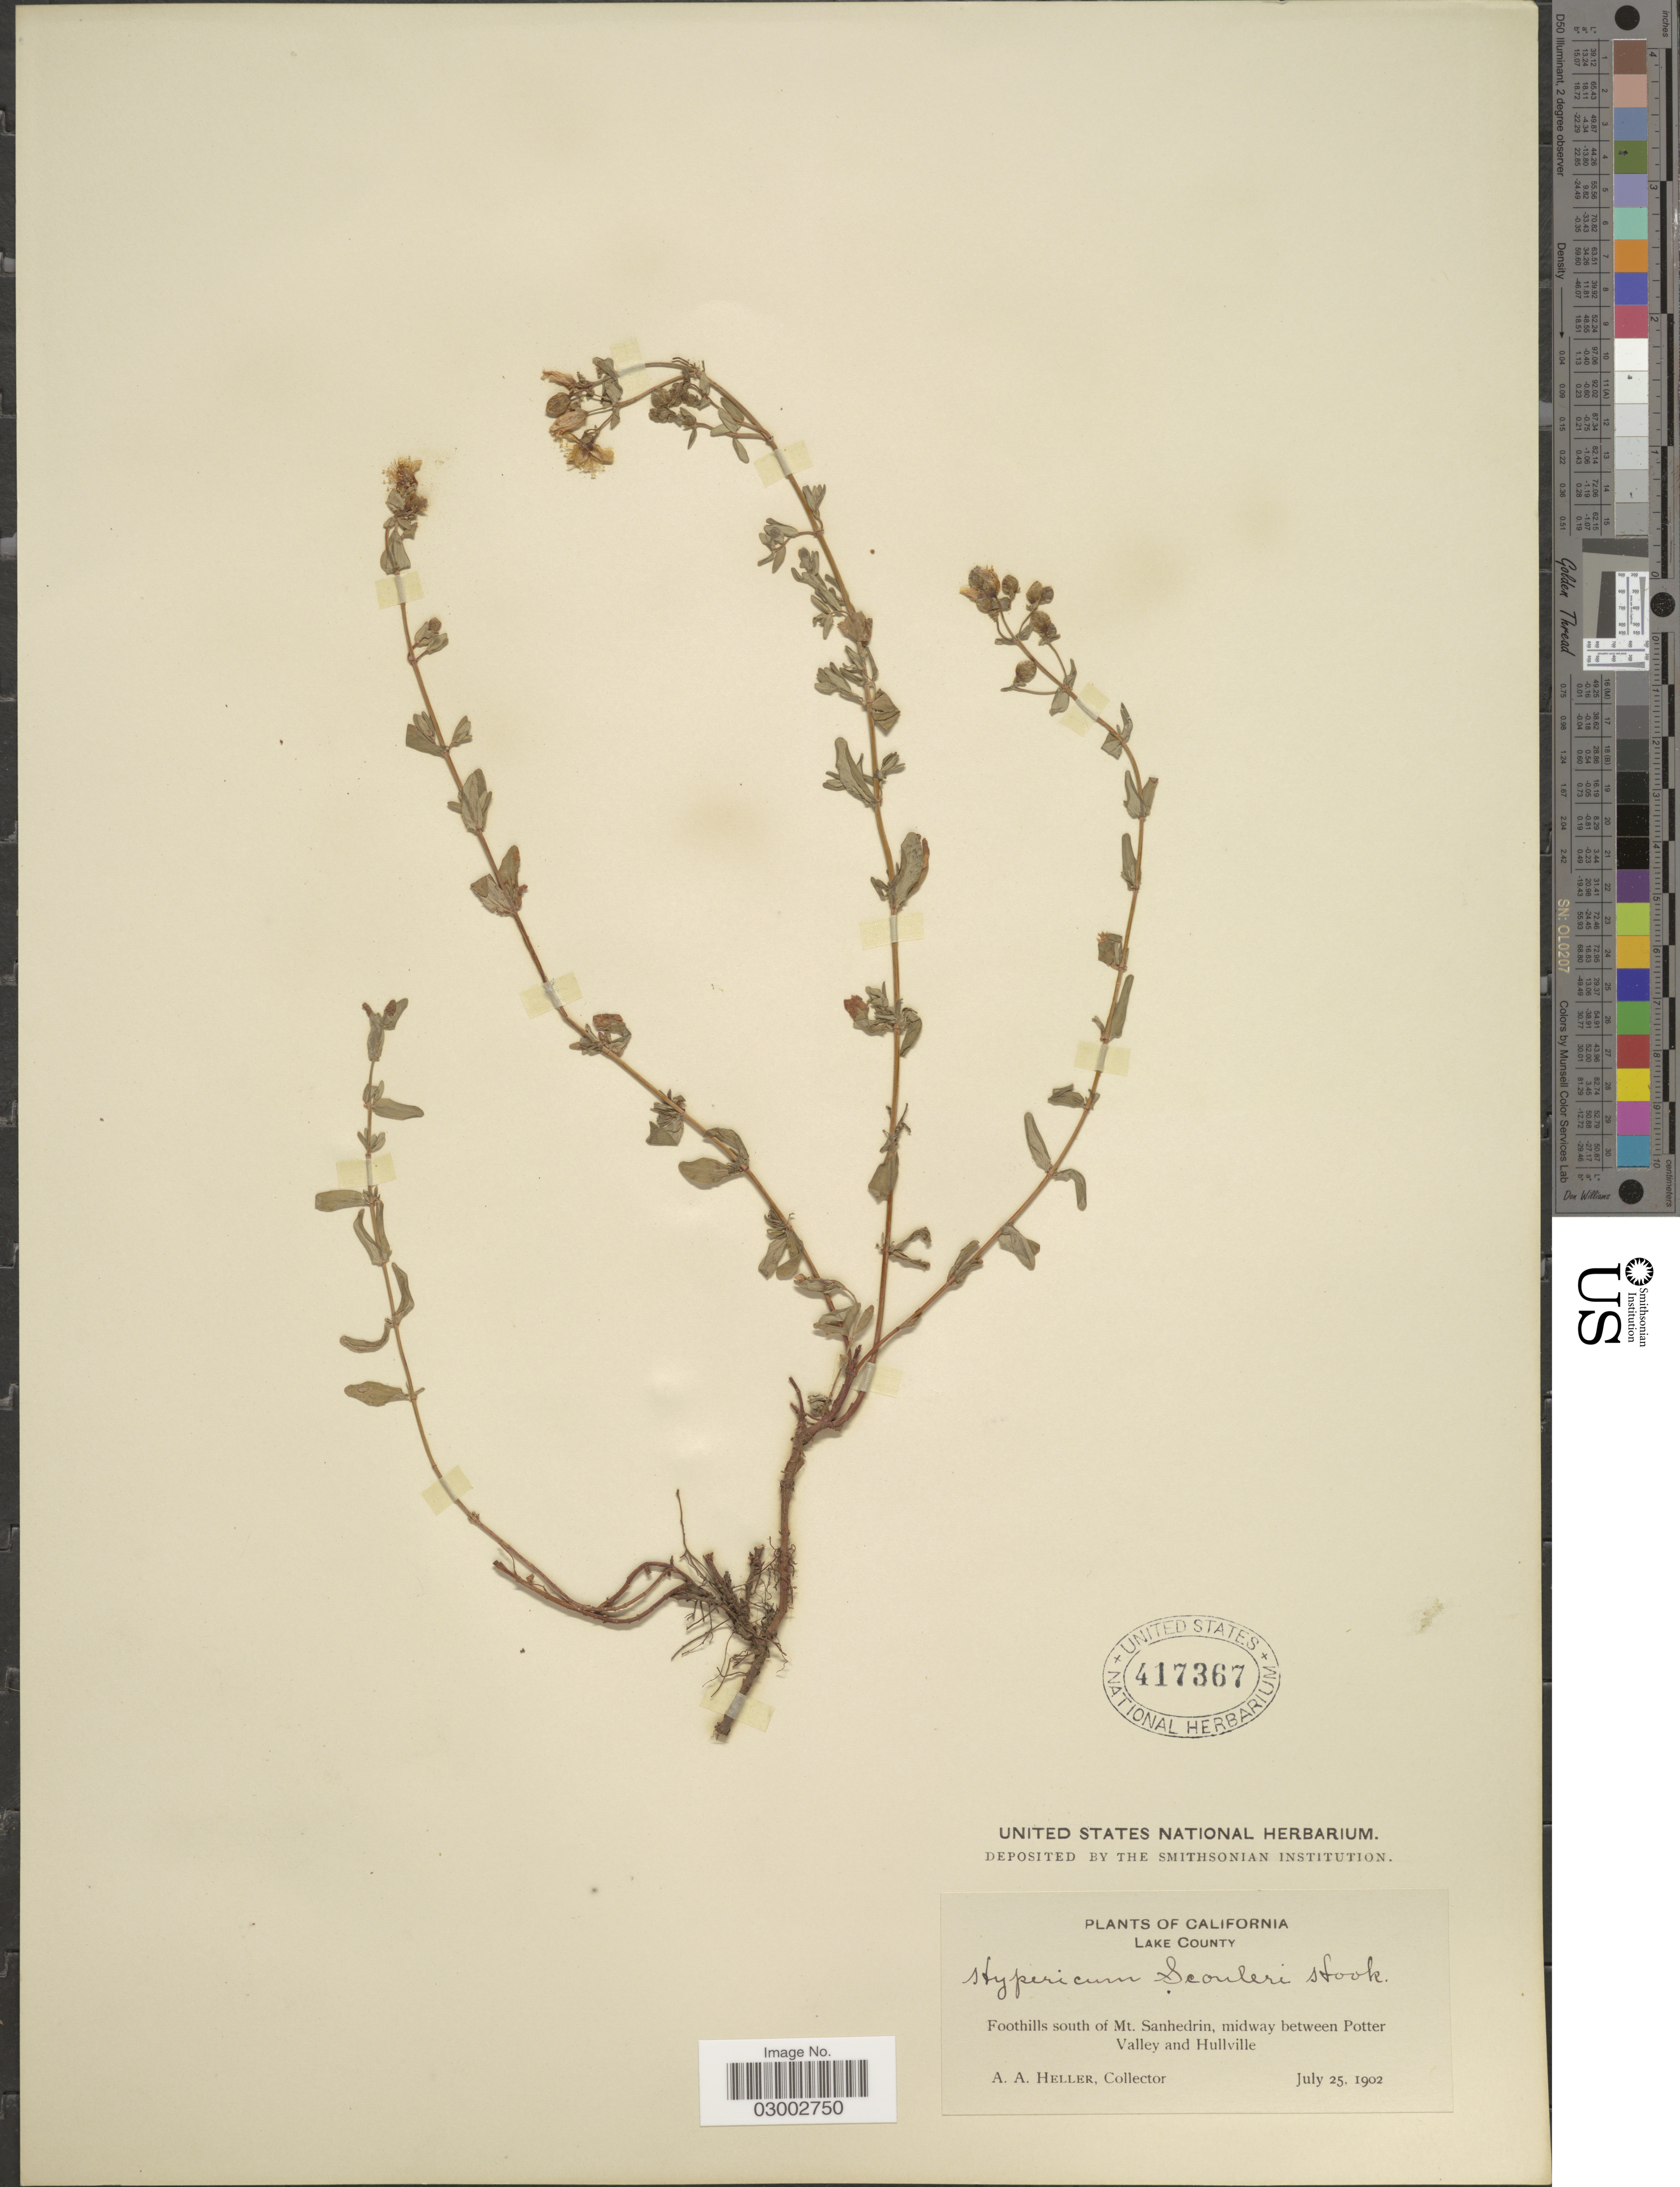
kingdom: Plantae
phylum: Tracheophyta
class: Magnoliopsida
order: Malpighiales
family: Hypericaceae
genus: Hypericum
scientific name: Hypericum scouleri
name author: Hook.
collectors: A. A. Heller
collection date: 1902-07-25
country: United States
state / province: California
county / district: Lake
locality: Lake County. Foothills south of Mt. Sanhedrin, midway between Potter Valley and Hullville.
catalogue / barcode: US 417367